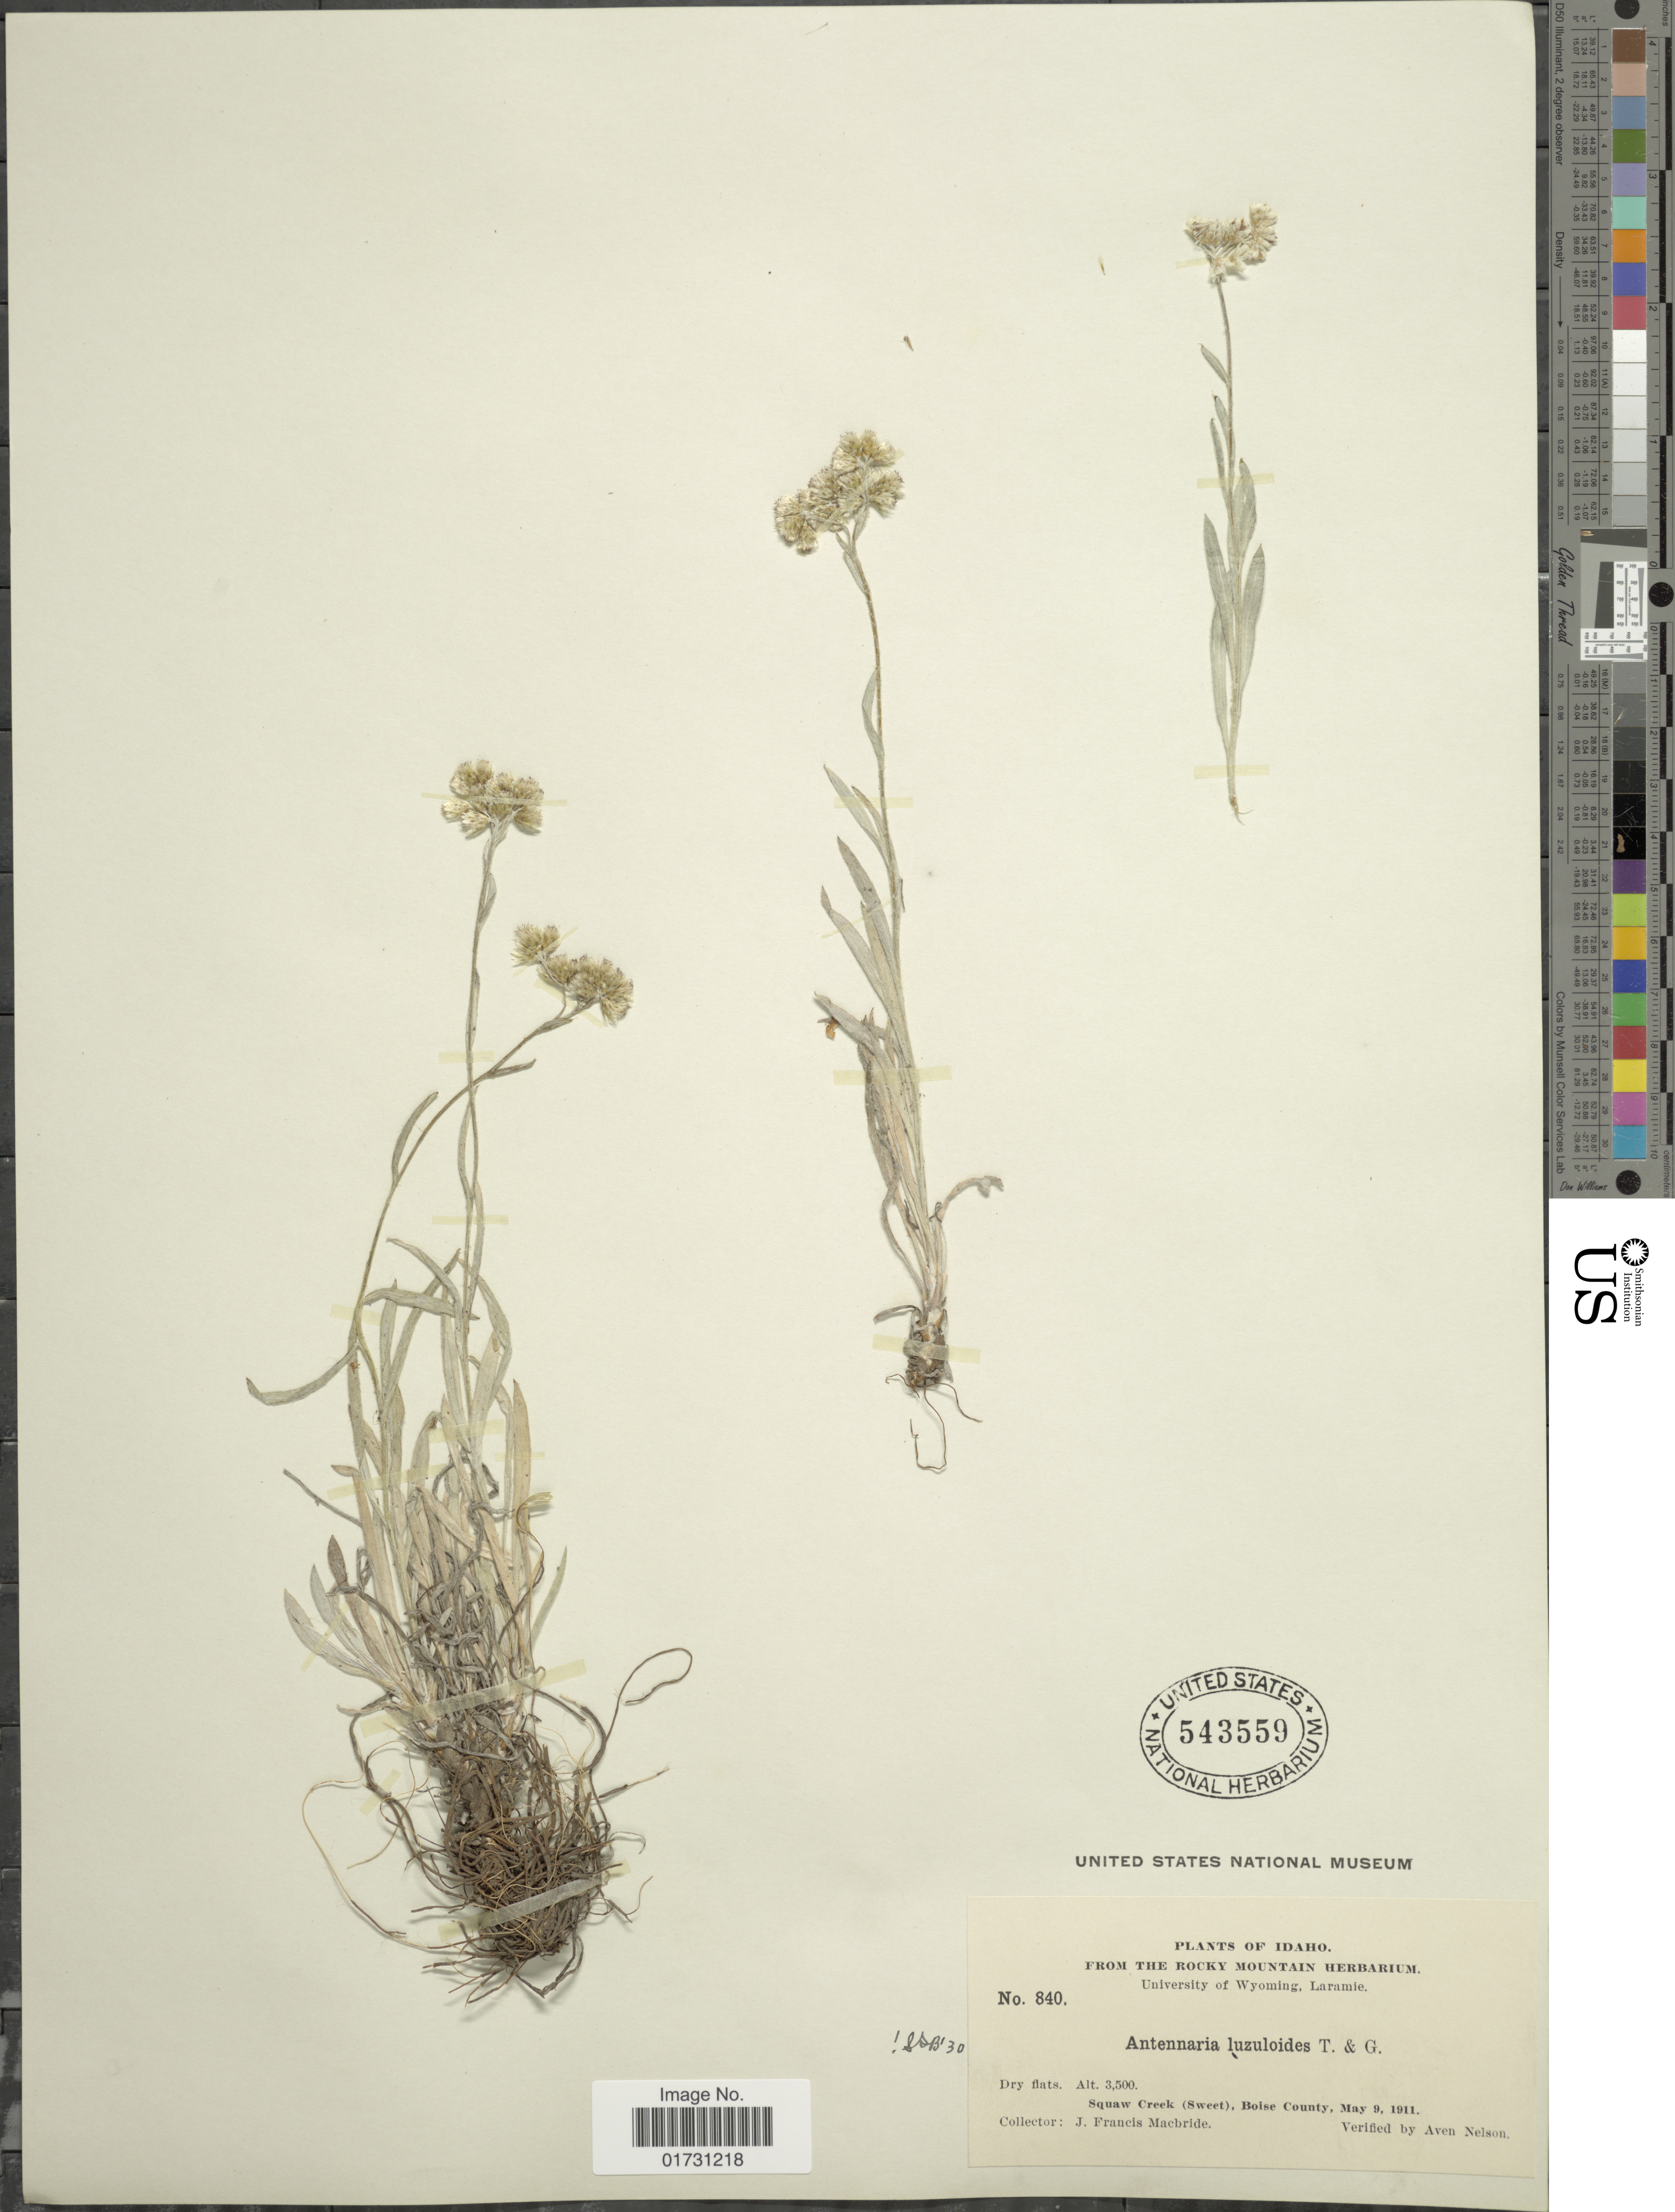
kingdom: Plantae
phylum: Tracheophyta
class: Magnoliopsida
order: Asterales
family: Asteraceae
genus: Antennaria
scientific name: Antennaria luzuloides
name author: Torr. & A. Gray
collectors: J. F. Macbride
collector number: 840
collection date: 1911-05-09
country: United States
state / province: Idaho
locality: Squaw Creek (Sweet), Boise County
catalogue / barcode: US 543559